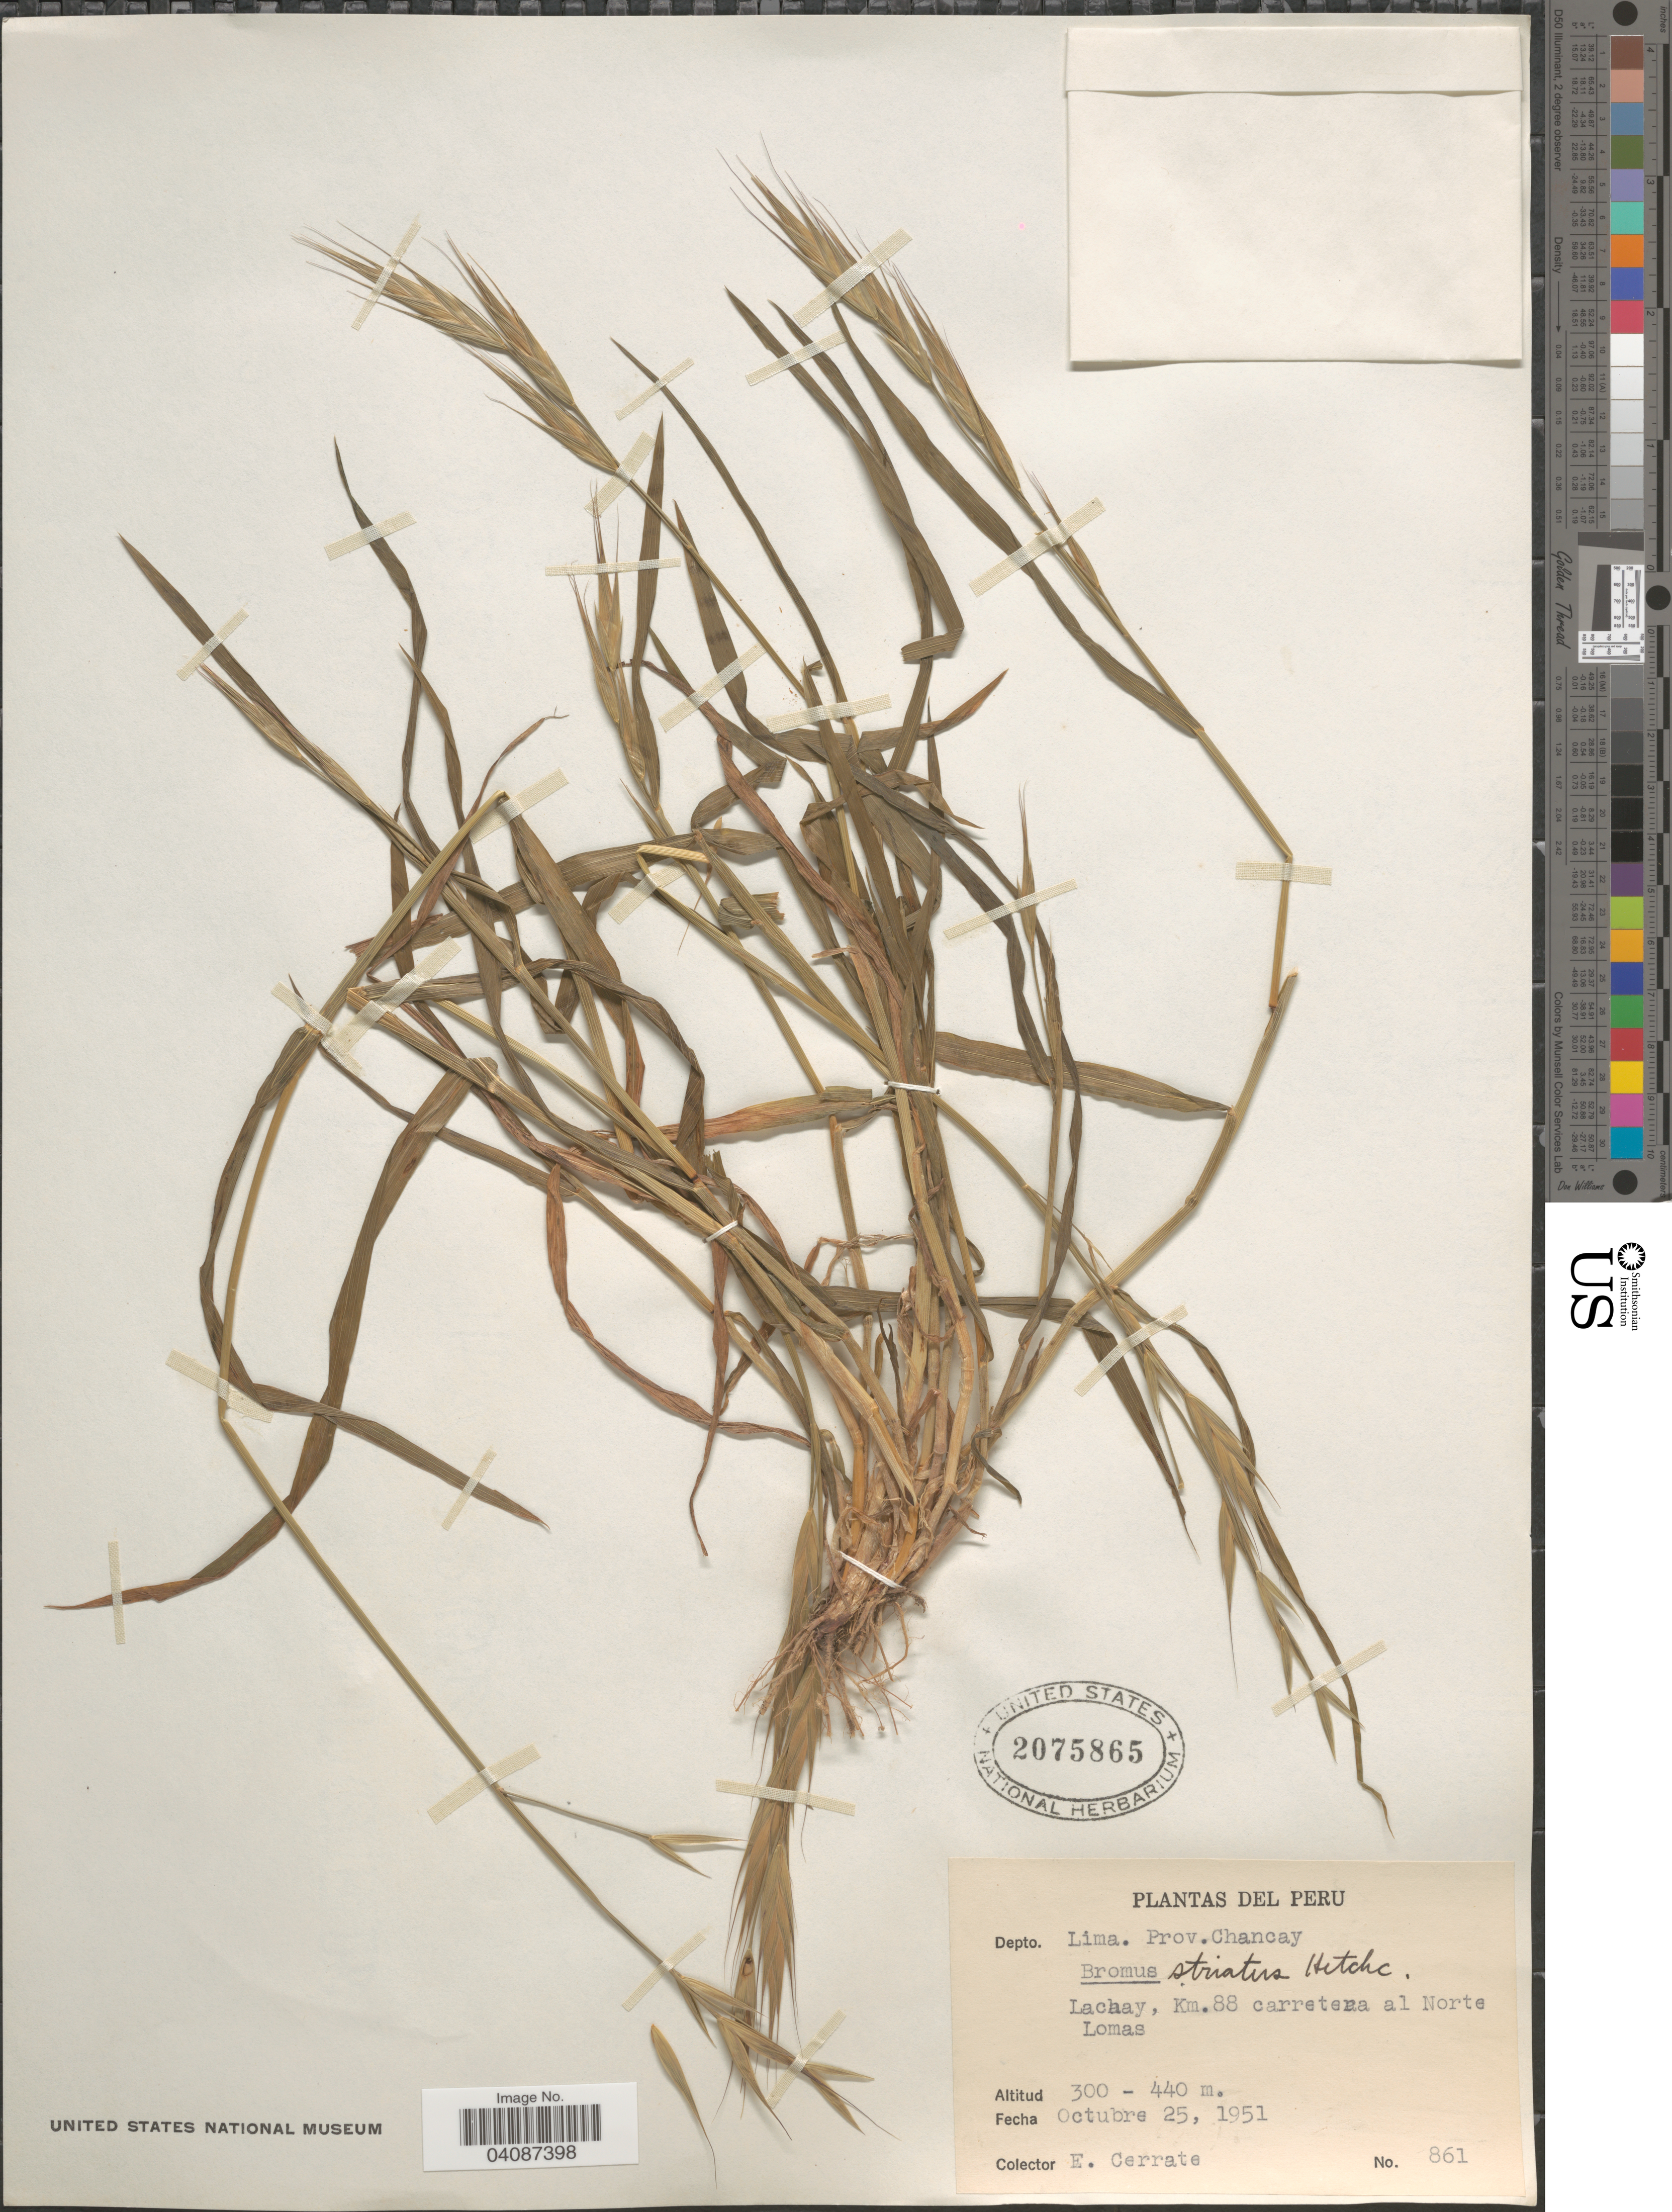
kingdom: Plantae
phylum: Tracheophyta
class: Liliopsida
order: Poales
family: Poaceae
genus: Bromus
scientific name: Bromus striatus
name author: Hitchc.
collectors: E. Cerrate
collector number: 861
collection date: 1951-10-25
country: Peru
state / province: Lima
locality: Depto. Lima. Prov. Chancay. Lachay, Km. 88 carretera al Norte Lomas.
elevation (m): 300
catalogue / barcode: US 2075865